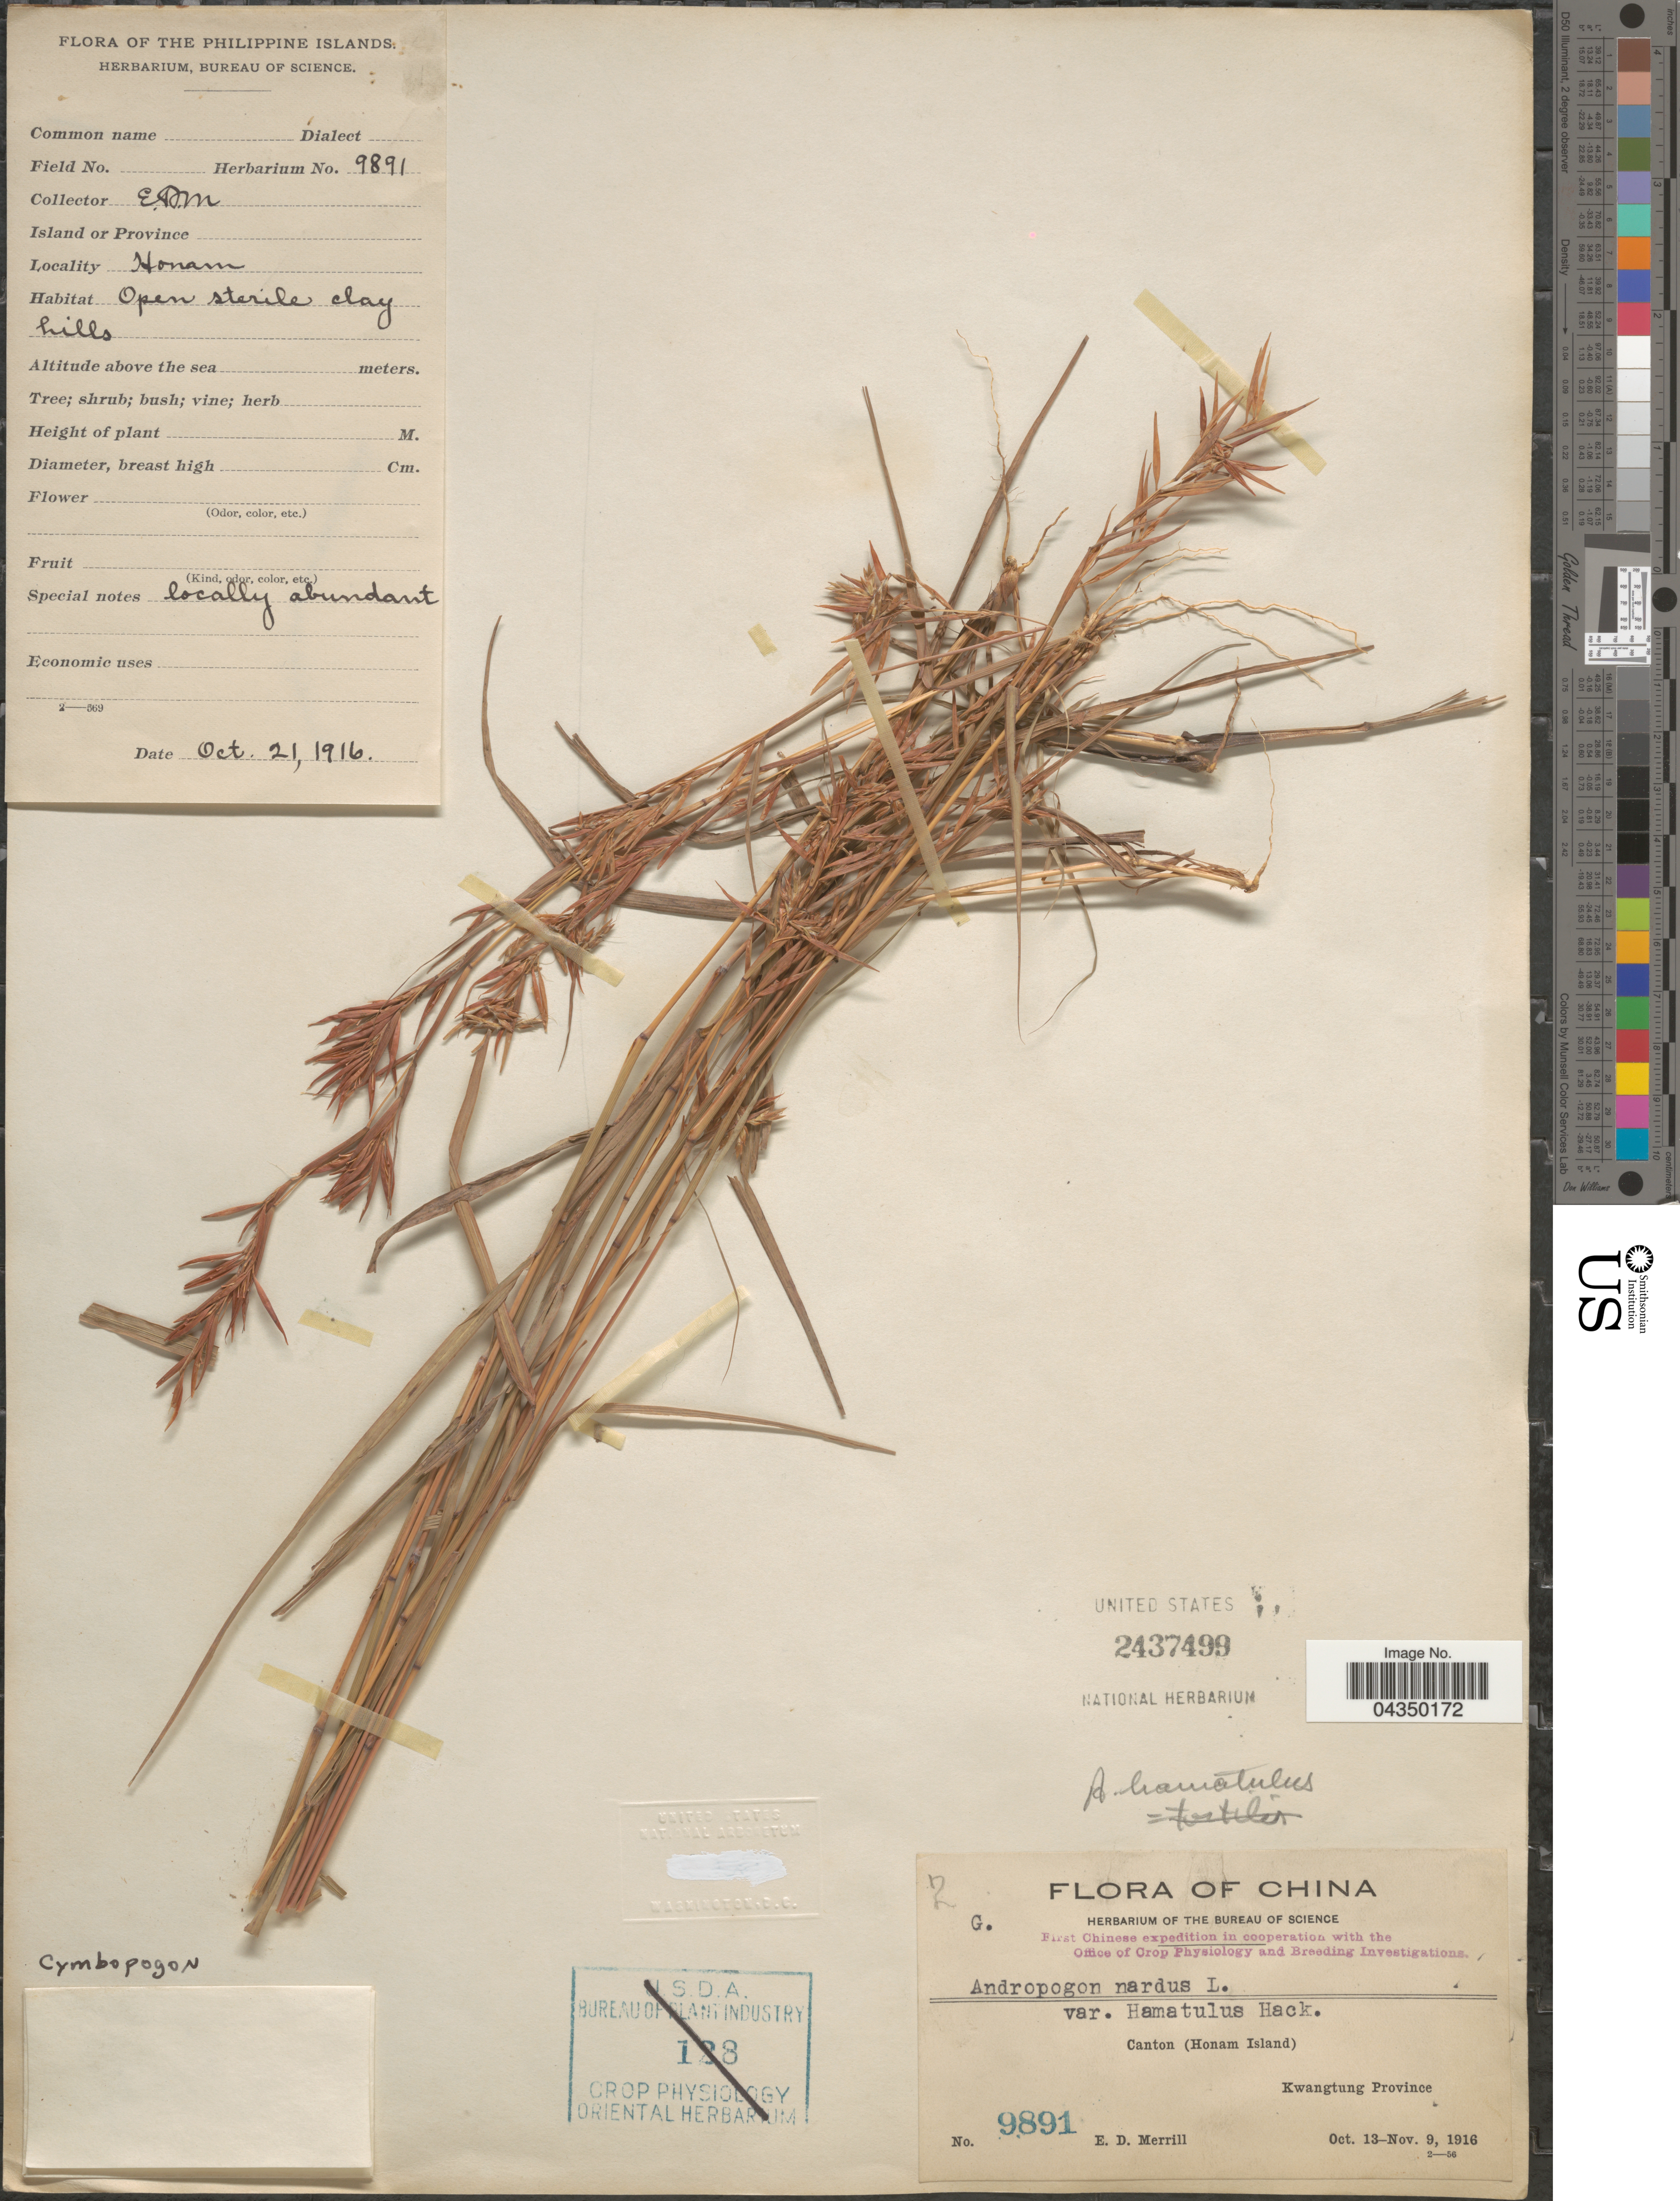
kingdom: Plantae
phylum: Tracheophyta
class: Liliopsida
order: Poales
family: Poaceae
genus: Cymbopogon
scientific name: Cymbopogon tortilis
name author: (J. Presl) A. Camus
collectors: E. D. Merrill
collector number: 9891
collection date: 1916-10-21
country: China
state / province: Guangdong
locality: Canton (Honam Island). Kwangtung Province. Honam. First Chinese expedition.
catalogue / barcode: US 2437499